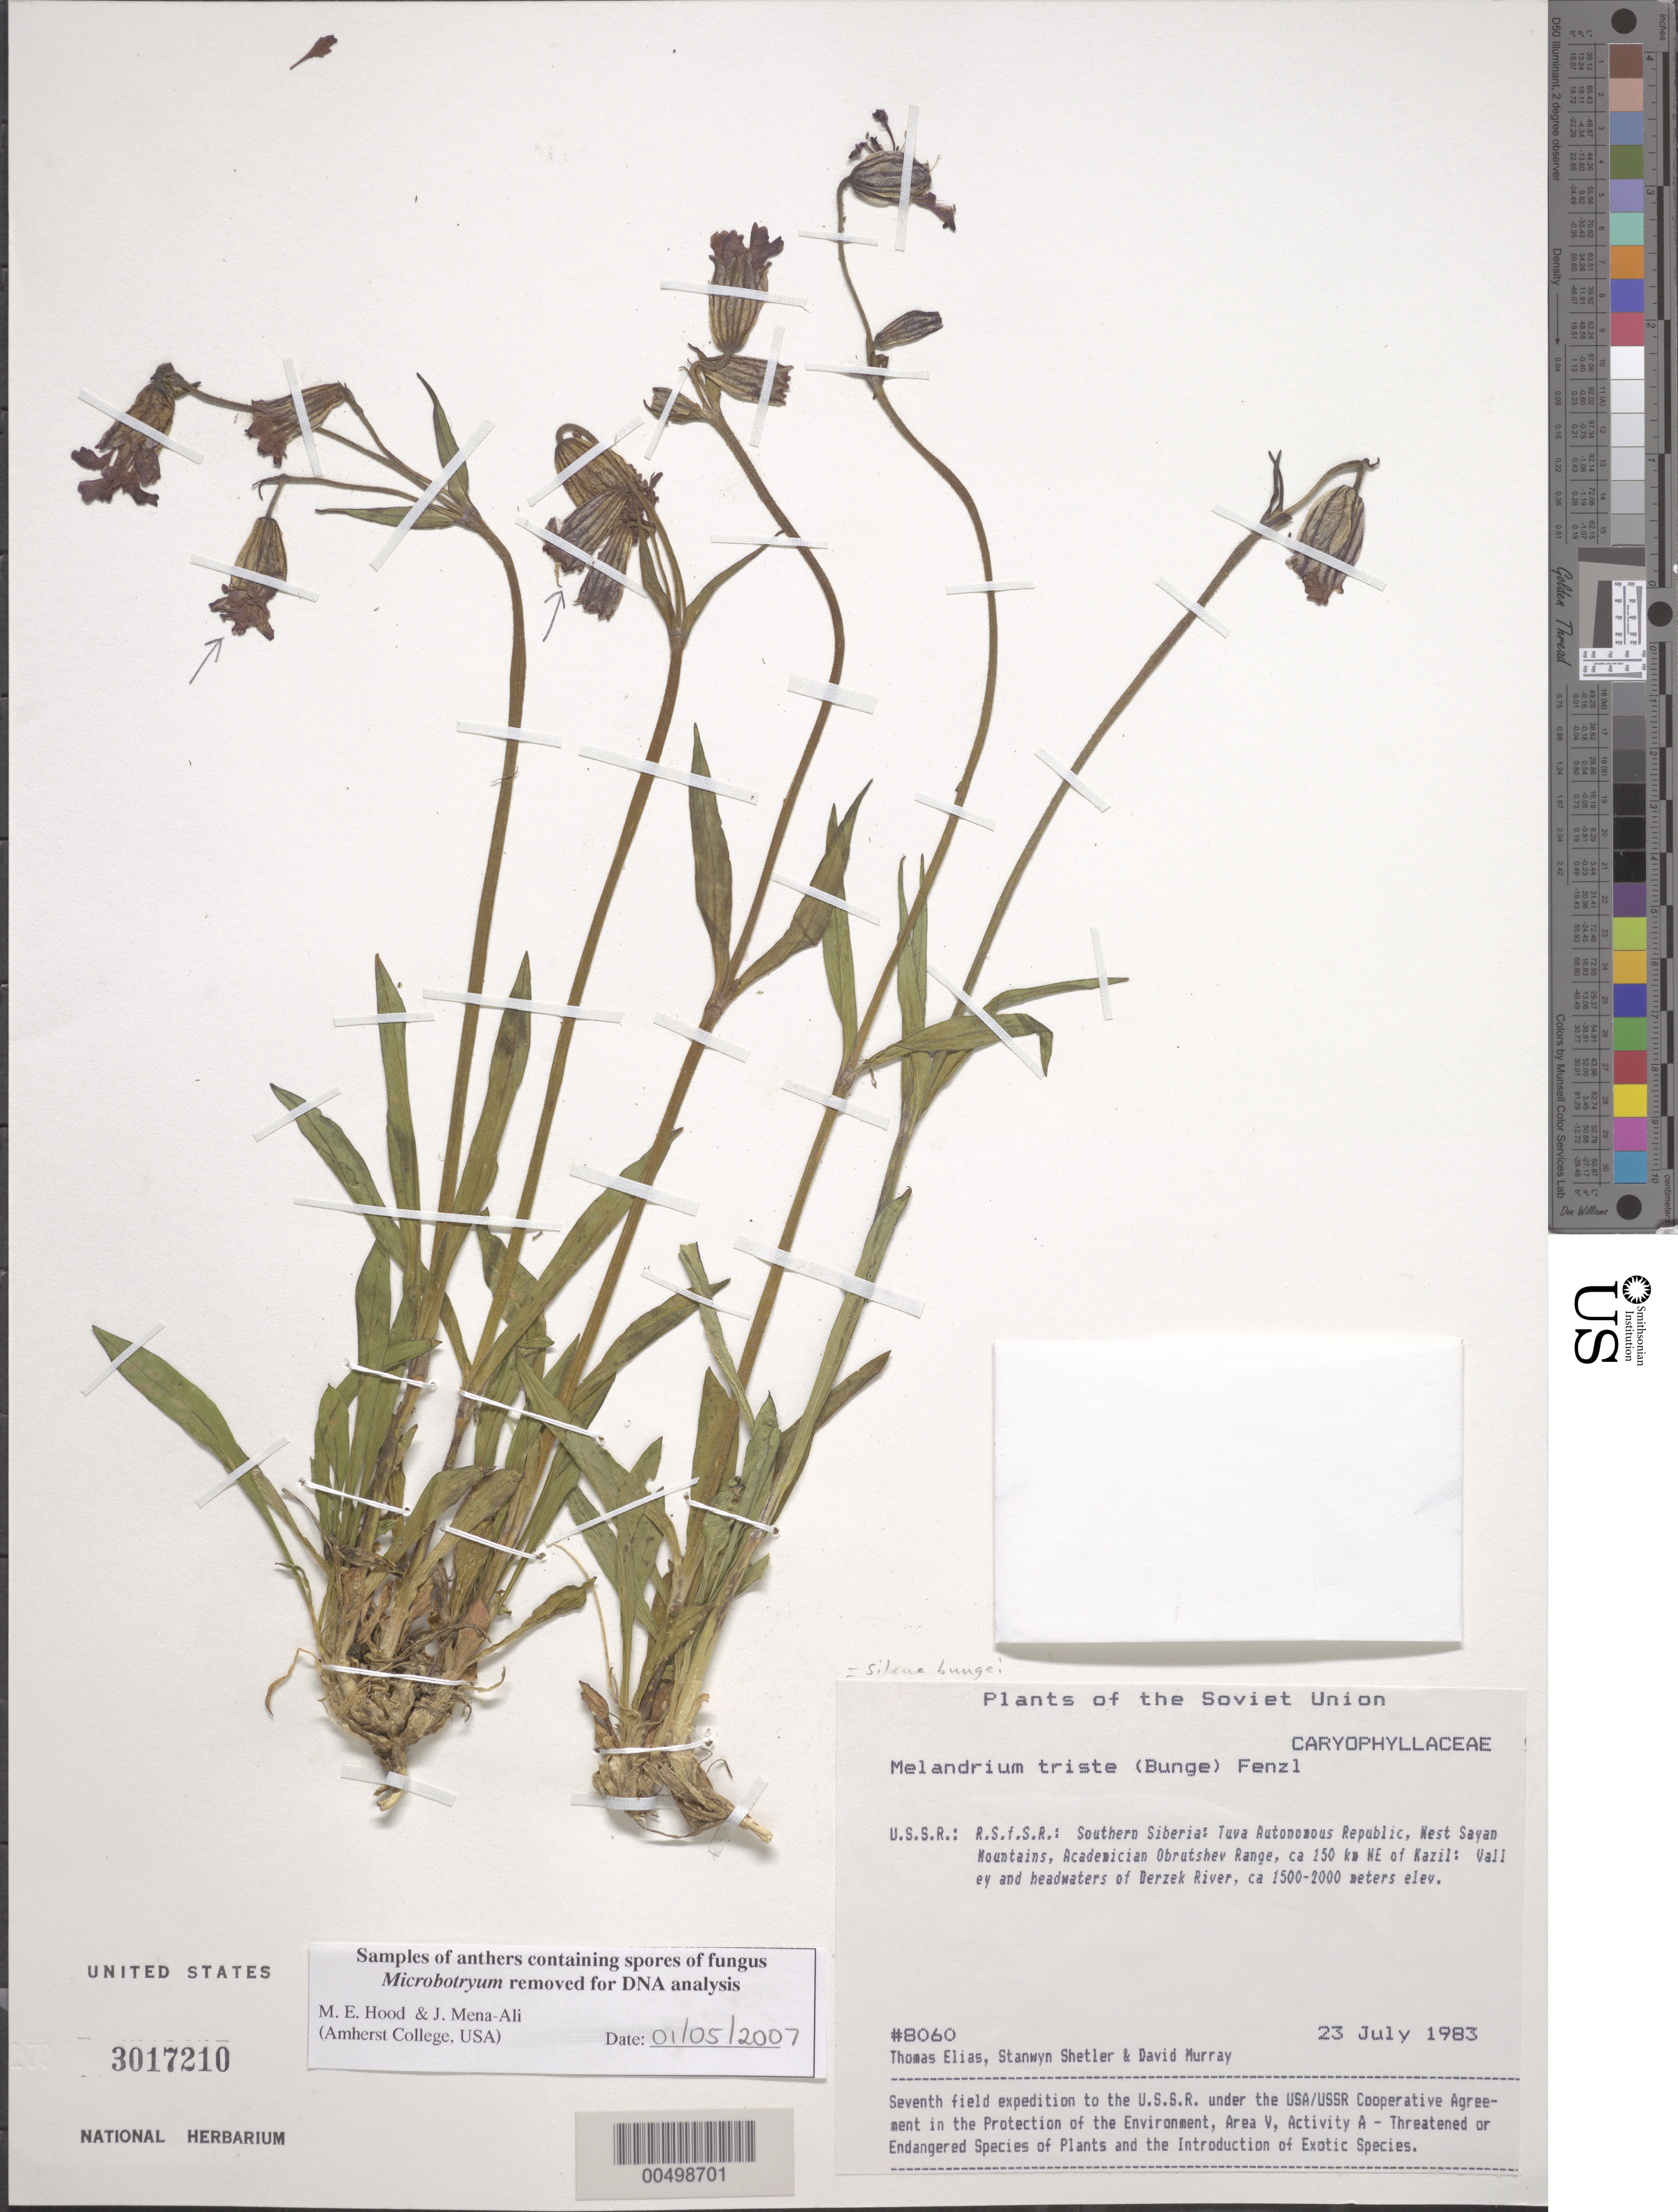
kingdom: Plantae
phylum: Tracheophyta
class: Magnoliopsida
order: Caryophyllales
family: Caryophyllaceae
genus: Melandrium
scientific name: Melandrium triste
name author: (Bunge) Fenzl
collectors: T. Elias, S. Shetler & D. F. Murray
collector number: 8060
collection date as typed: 23 Jul 1983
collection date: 1983-07-23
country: Russian Federation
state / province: Tuva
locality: West Sayan Mountains, Academician Obrutshev Range, ca. 150 km NE of Kazil [Kyzyl], Derzek River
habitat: valley and headwaters of river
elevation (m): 1500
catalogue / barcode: US 3017210